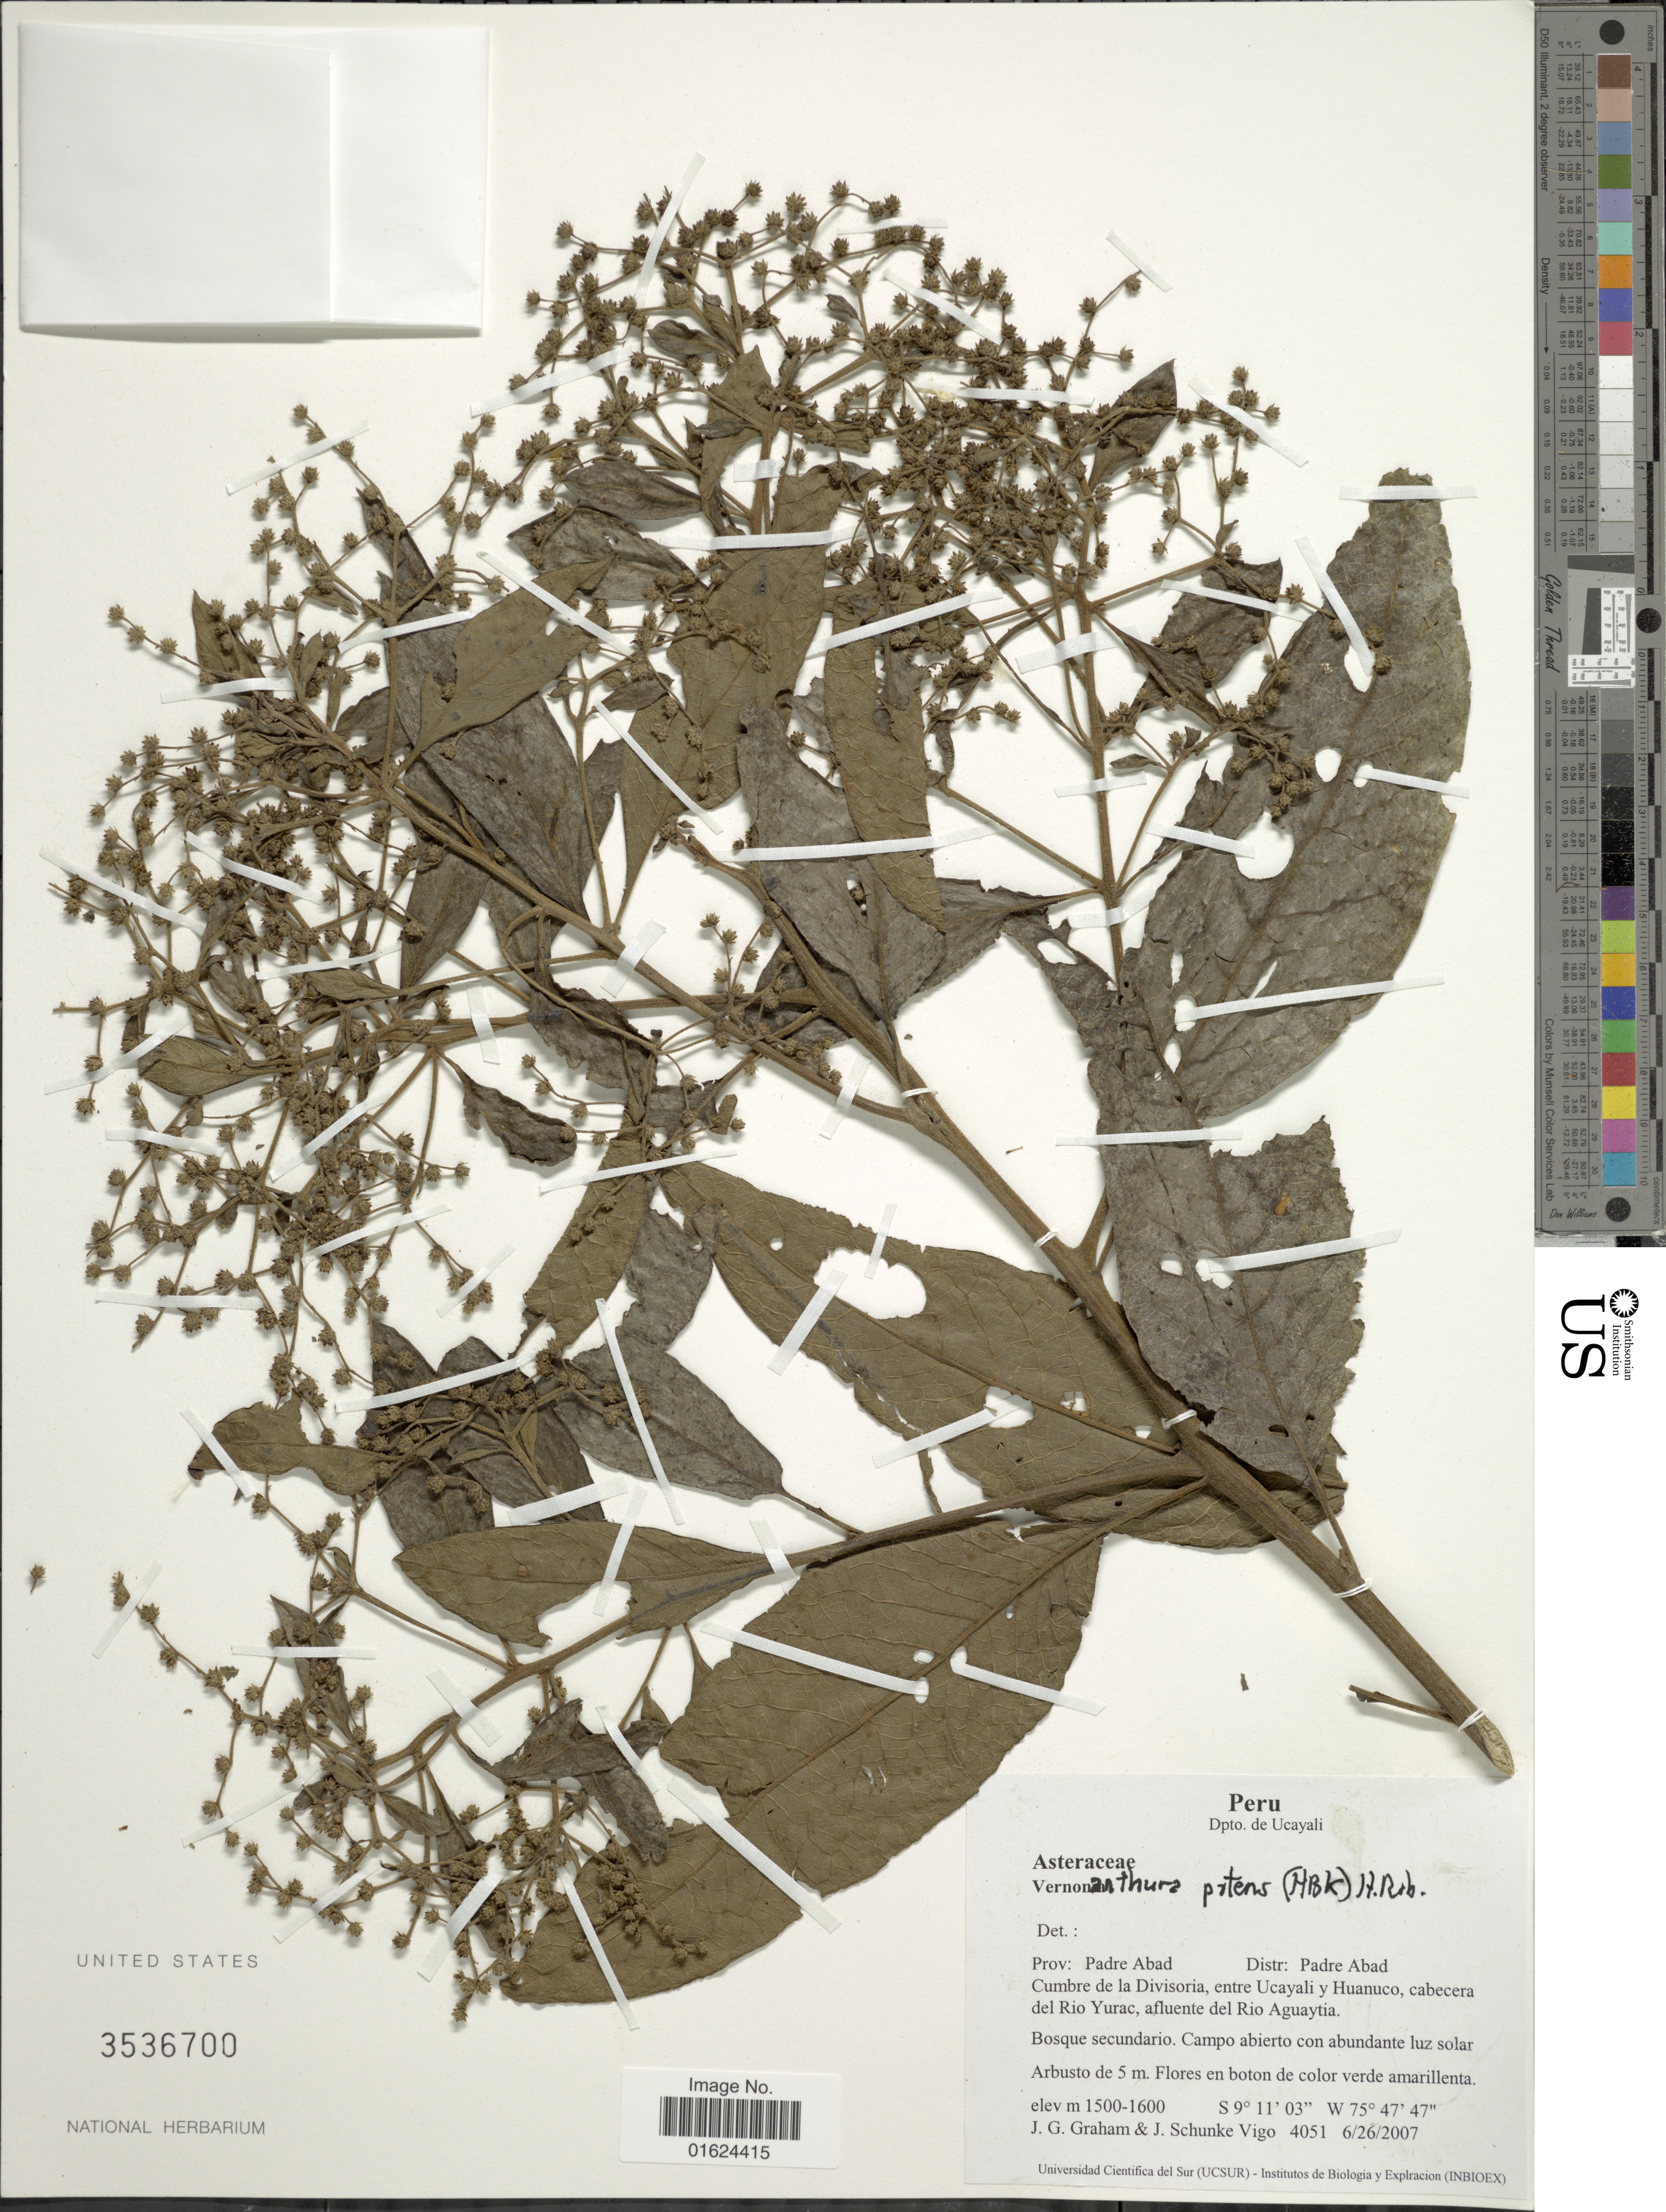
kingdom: Plantae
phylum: Tracheophyta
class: Magnoliopsida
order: Asterales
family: Asteraceae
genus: Vernonanthura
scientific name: Vernonanthura patens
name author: (Kunth) H. Rob.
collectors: J. Graham & J. Schunke Vigo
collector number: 4051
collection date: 2007-06-26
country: Peru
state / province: Ucayali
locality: Depto de Ucayali, Prov. Padre Abad, Distr: Padre Abad, Cumbe de la Divisoria, entre Ucayali y Huanuco, cabecera del Rio Yurac, afluente del Rio Aguaytia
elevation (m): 1500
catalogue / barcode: US 3536700